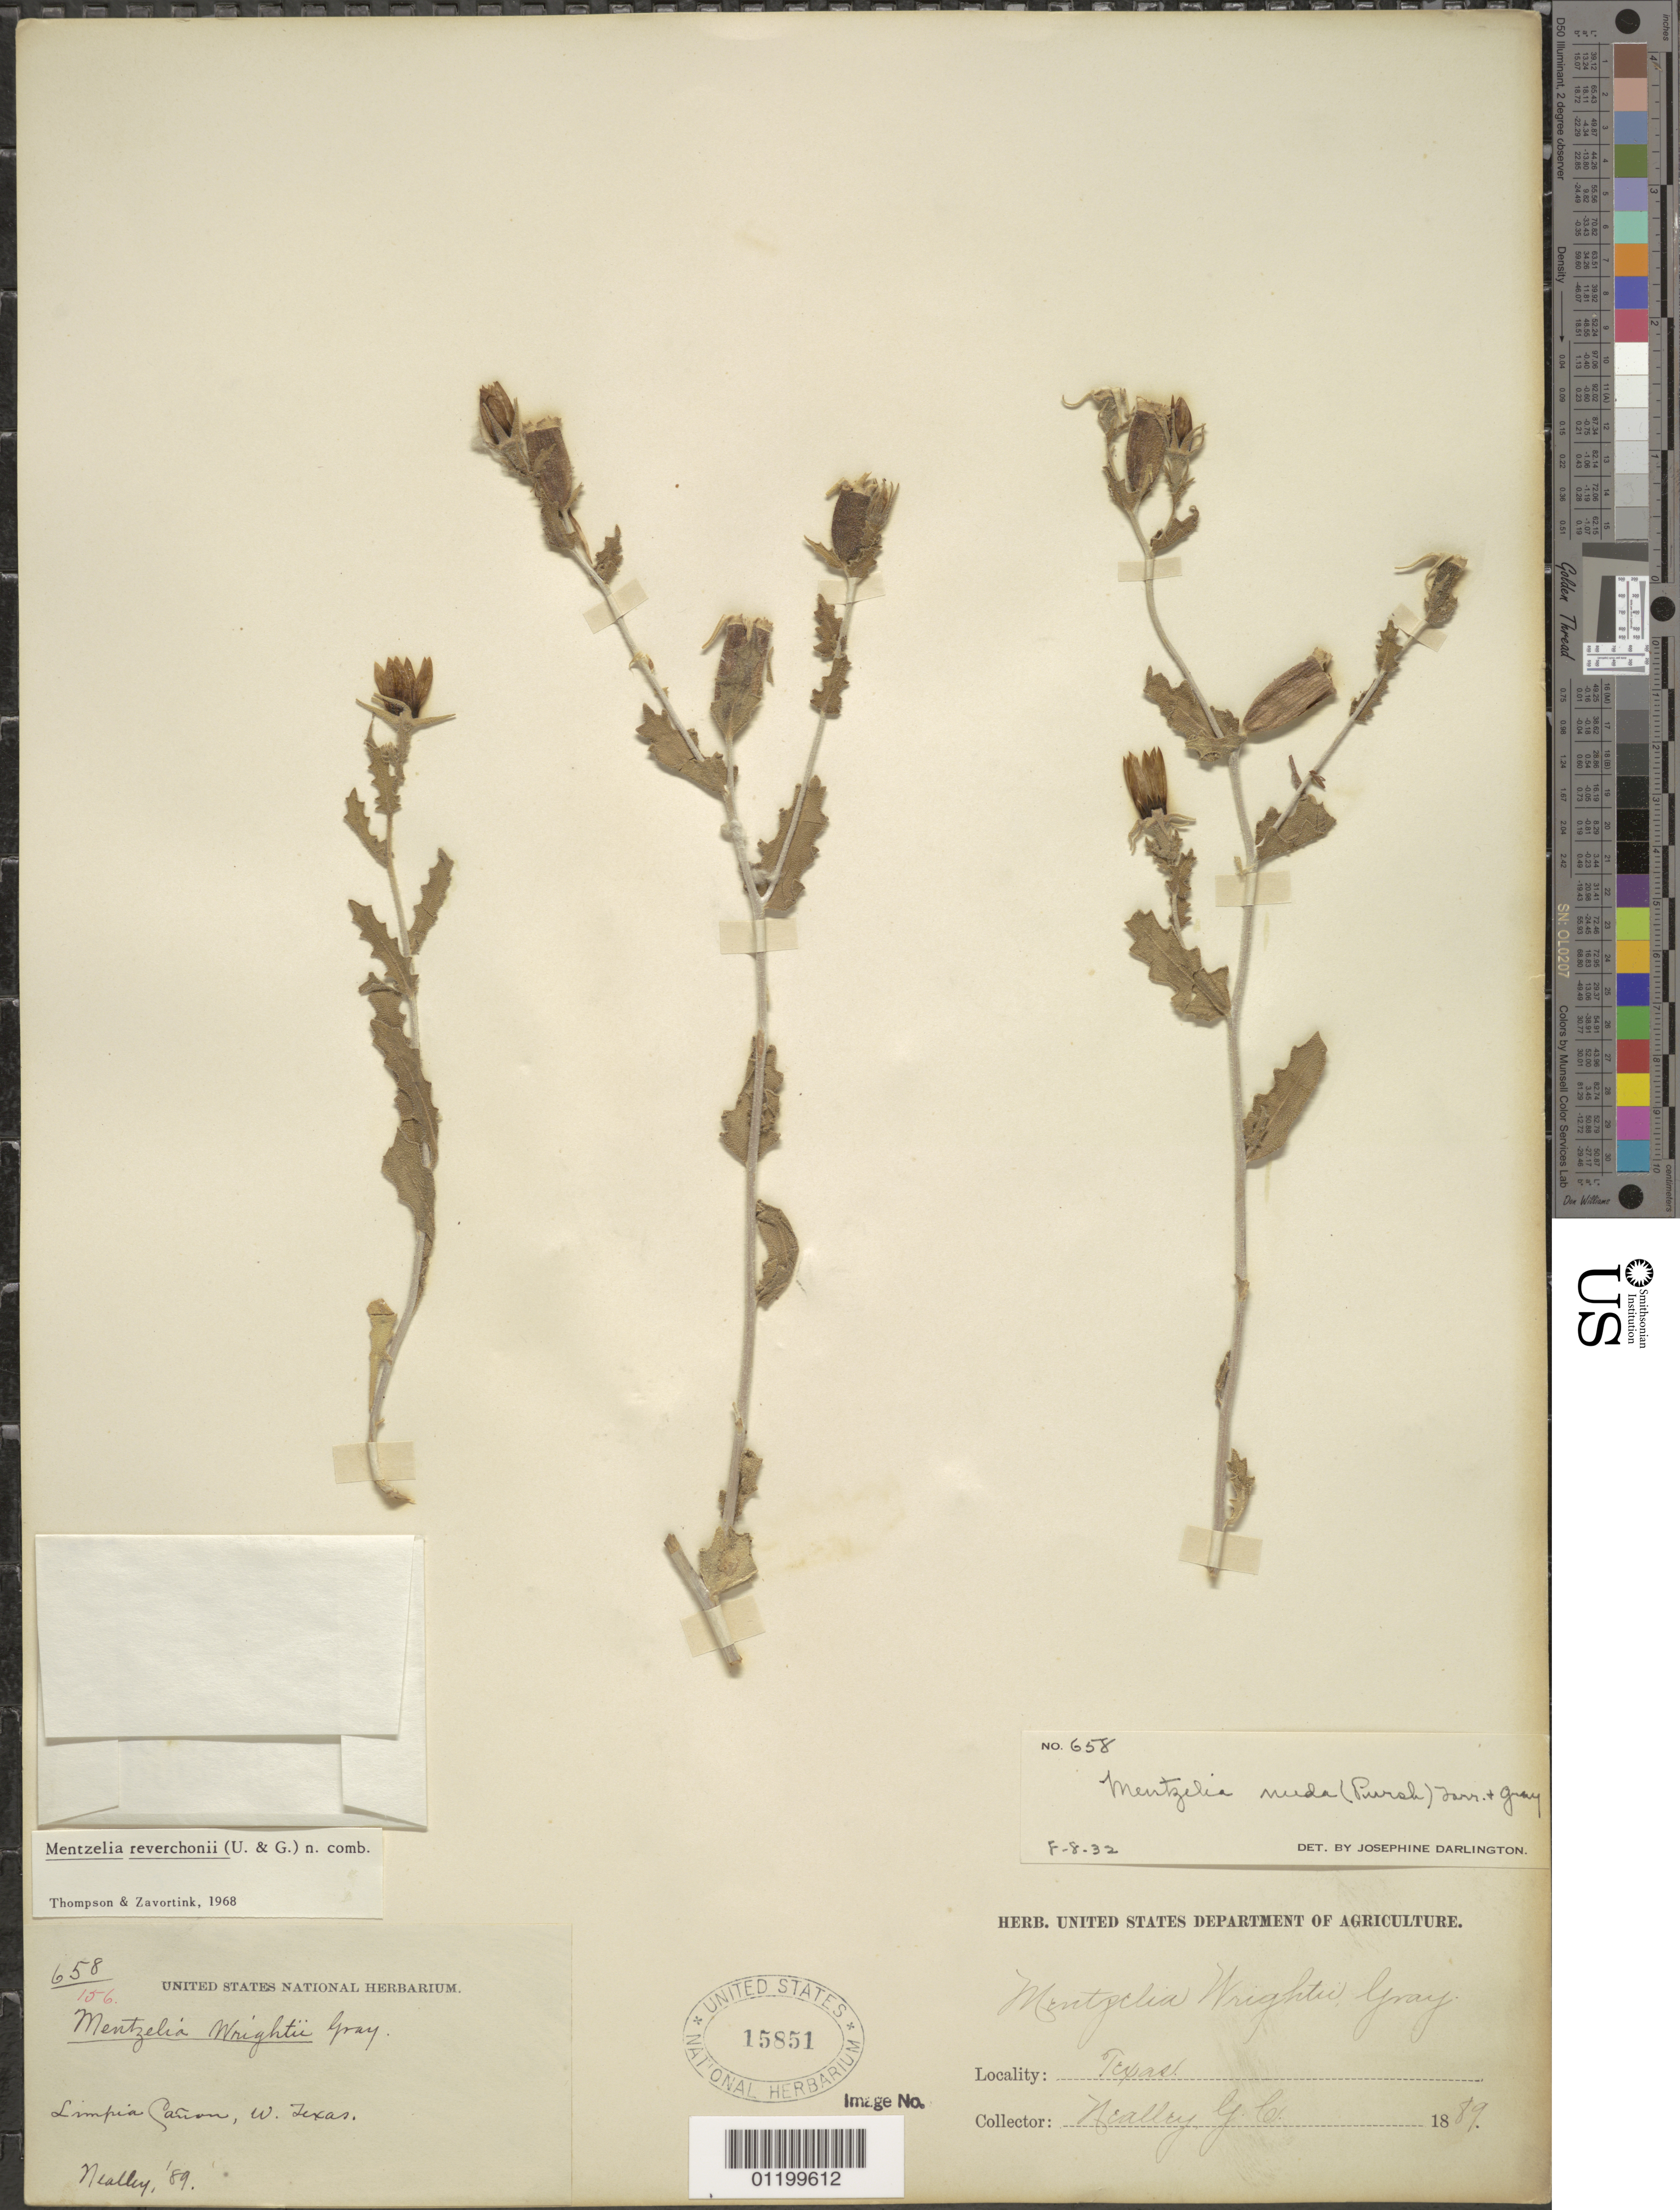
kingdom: Plantae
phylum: Tracheophyta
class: Magnoliopsida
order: Cornales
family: Loasaceae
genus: Mentzelia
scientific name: Mentzelia reverchonii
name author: (Urb.) H.J. Thomps. & Zavort.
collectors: G. C. Nealley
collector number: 658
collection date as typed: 1889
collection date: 1889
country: United States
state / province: Texas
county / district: Presidio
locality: Limpia Canyon.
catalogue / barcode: US 15851